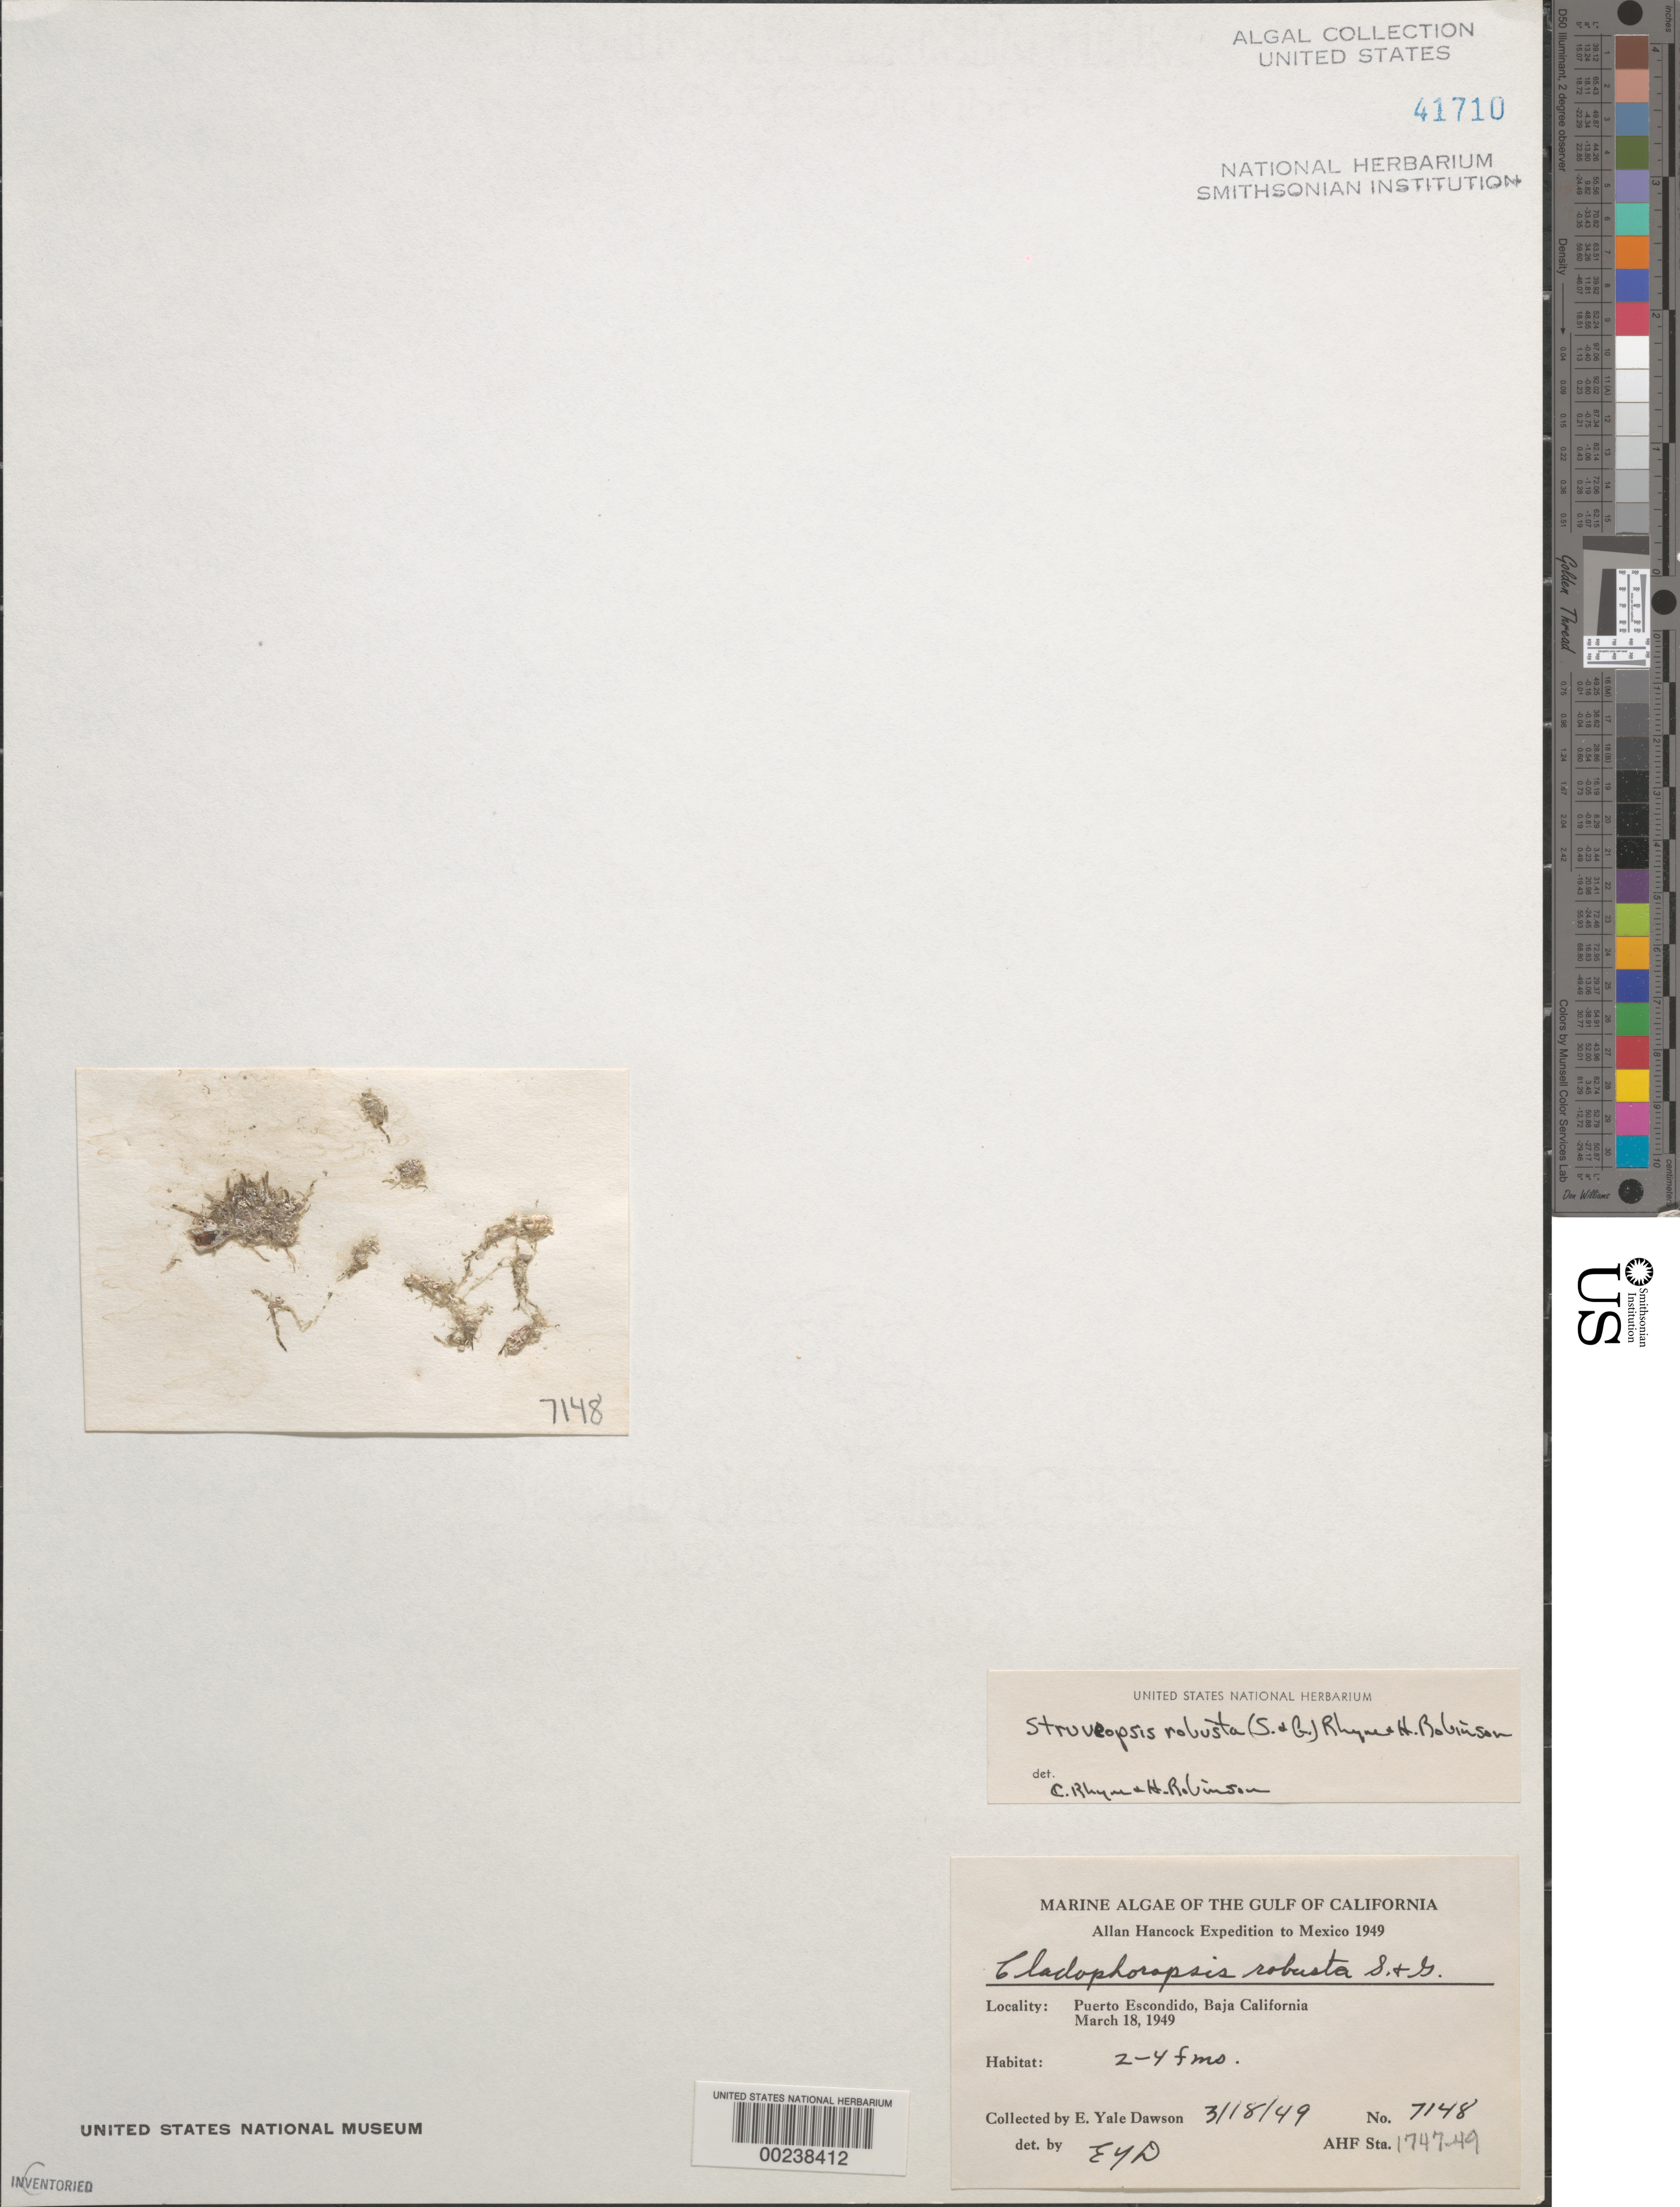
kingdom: Plantae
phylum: Chlorophyta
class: Ulvophyceae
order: Siphonocladales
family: Boodleaceae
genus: Phyllodictyon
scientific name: Phyllodictyon robustum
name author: (Setch. & N.L. Gardner) Leliaert & Wysor in Leliaert et al.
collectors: E. Y. Dawson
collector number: EYD 7148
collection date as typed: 18 Mar 1949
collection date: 1949-03-18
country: Mexico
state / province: Baja California Sur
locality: Puerto Escondido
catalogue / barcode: US 41710